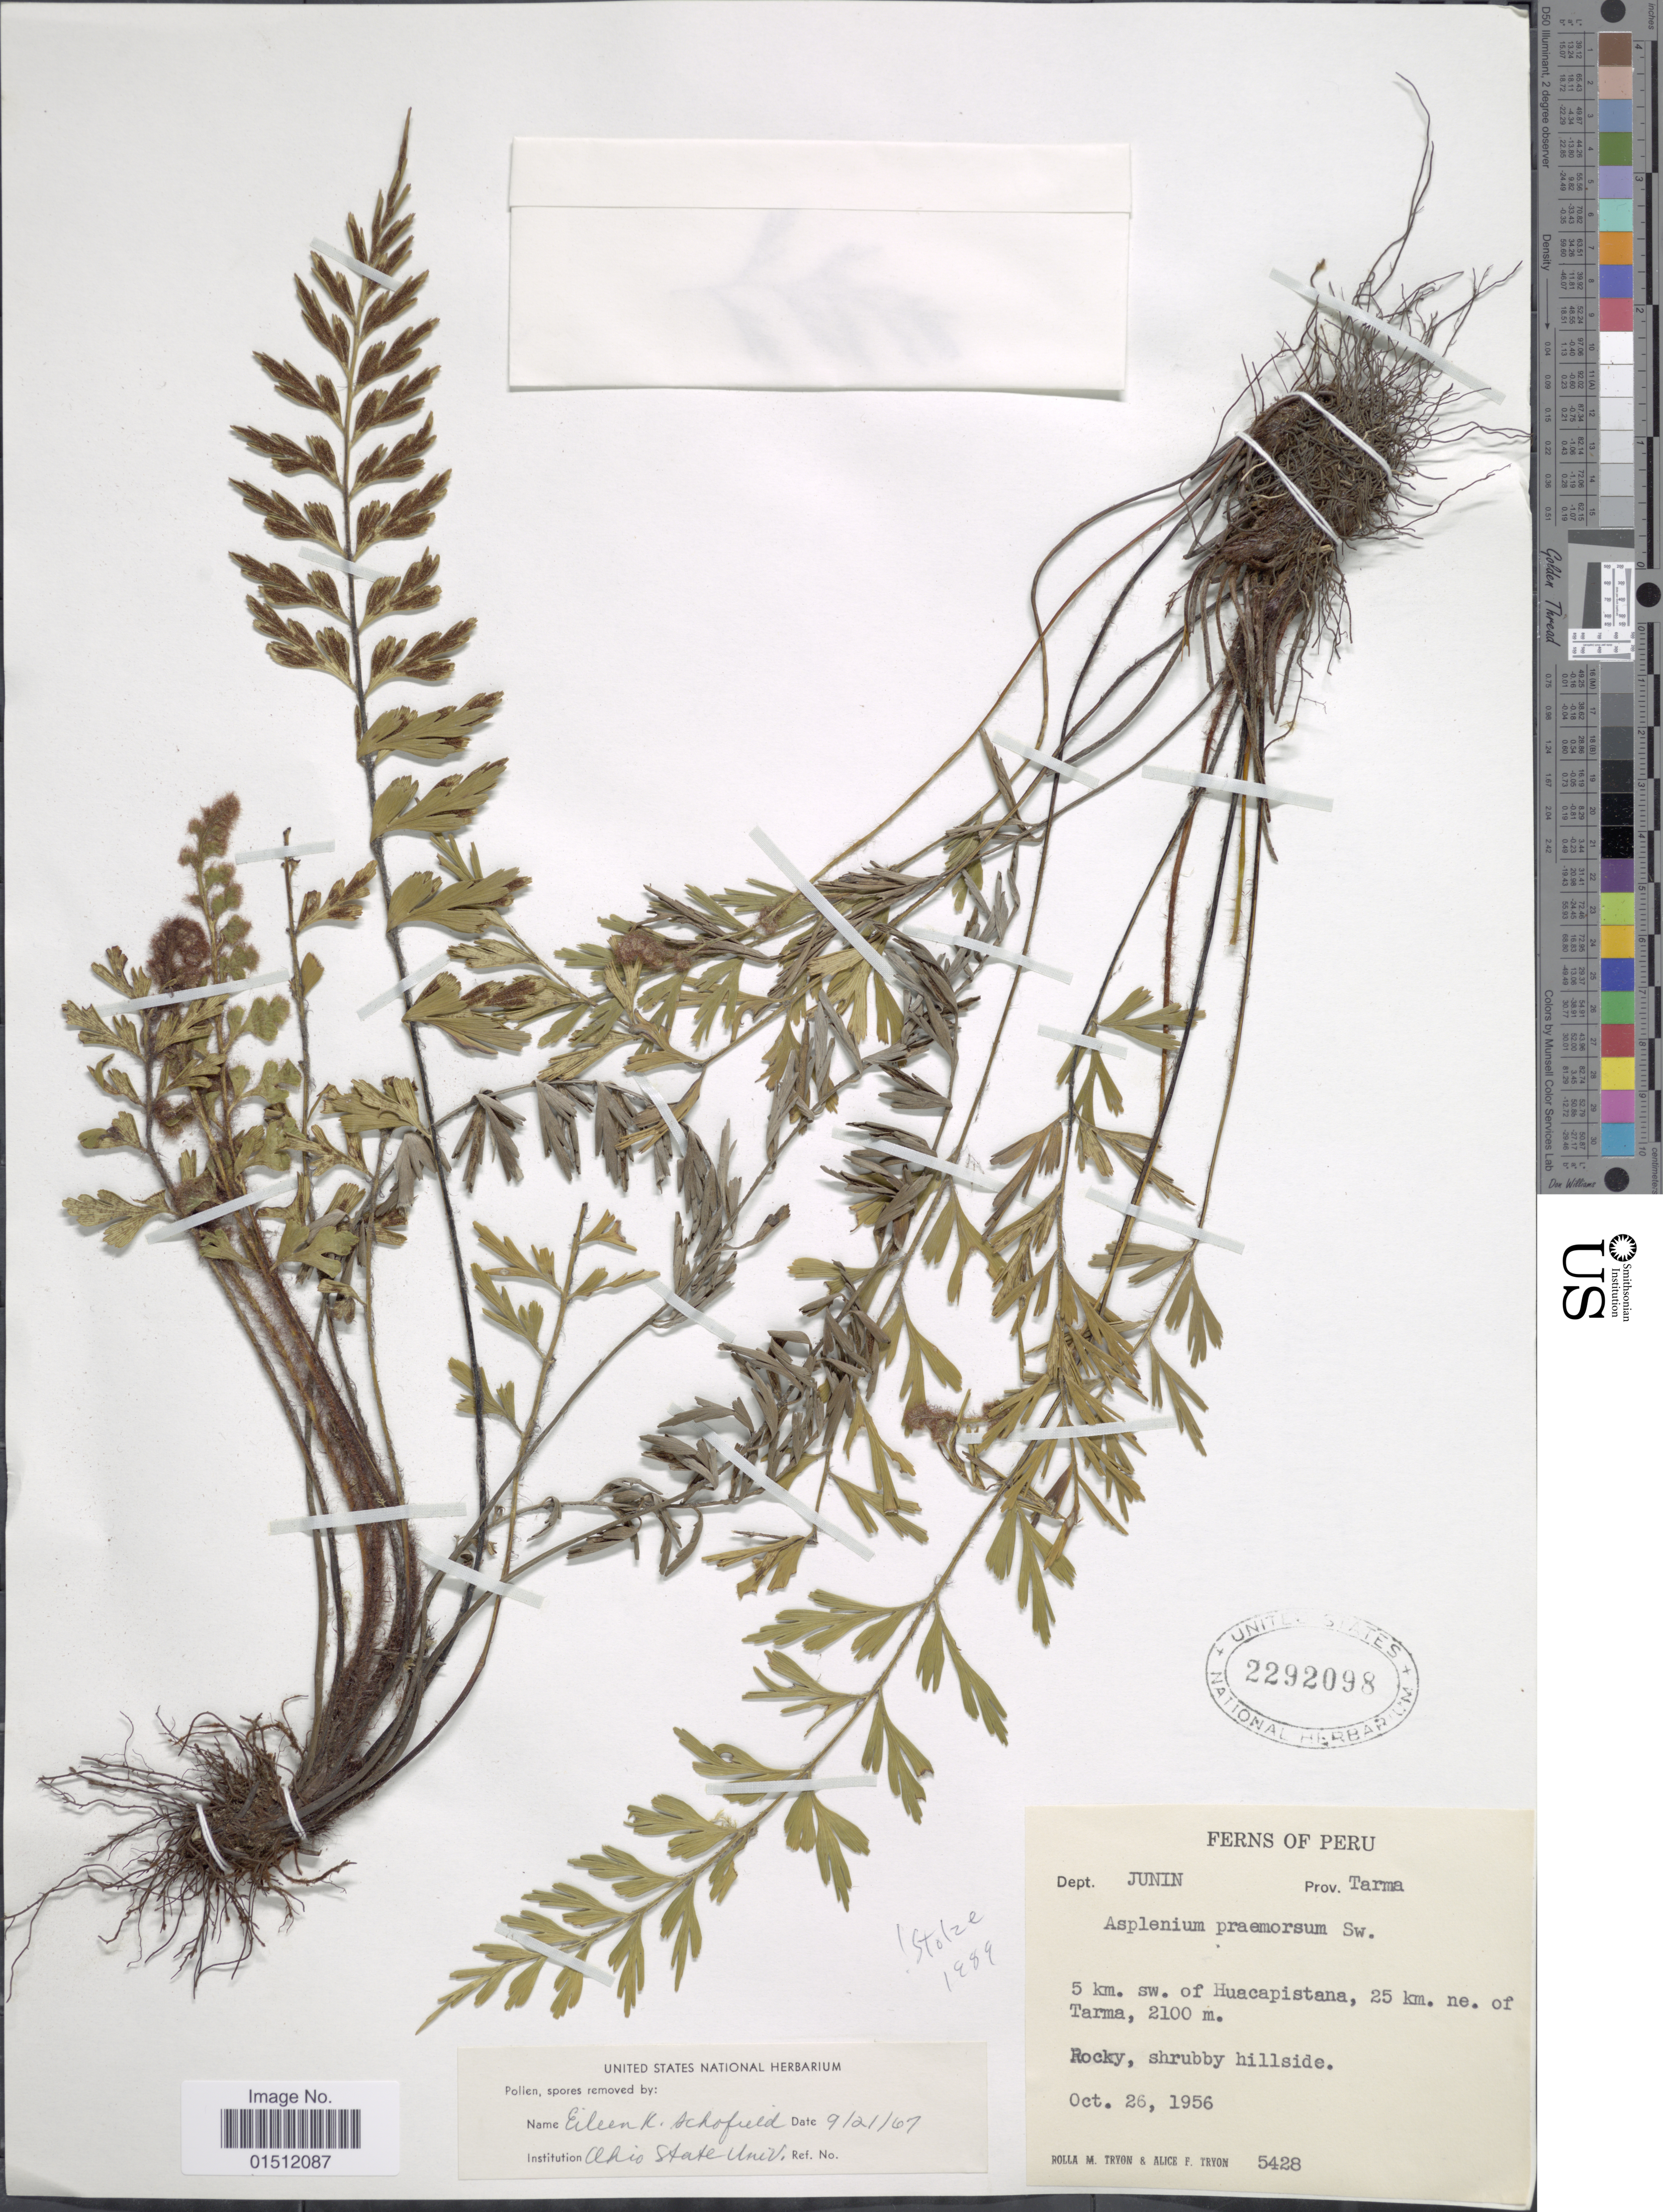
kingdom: Plantae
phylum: Tracheophyta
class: Polypodiopsida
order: Polypodiales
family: Aspleniaceae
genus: Asplenium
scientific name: Asplenium praemorsum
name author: Sw.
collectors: R. M. Tryon & A. F. Tryon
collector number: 5428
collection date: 1956-10-26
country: Peru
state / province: Junín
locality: Dept. Junin. Prov. Tarma. 5 km. sw. of huacapistana, 25 km. ne. of Tarma. Rocky, Shrubby hillside.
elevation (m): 2100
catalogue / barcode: US 2292098